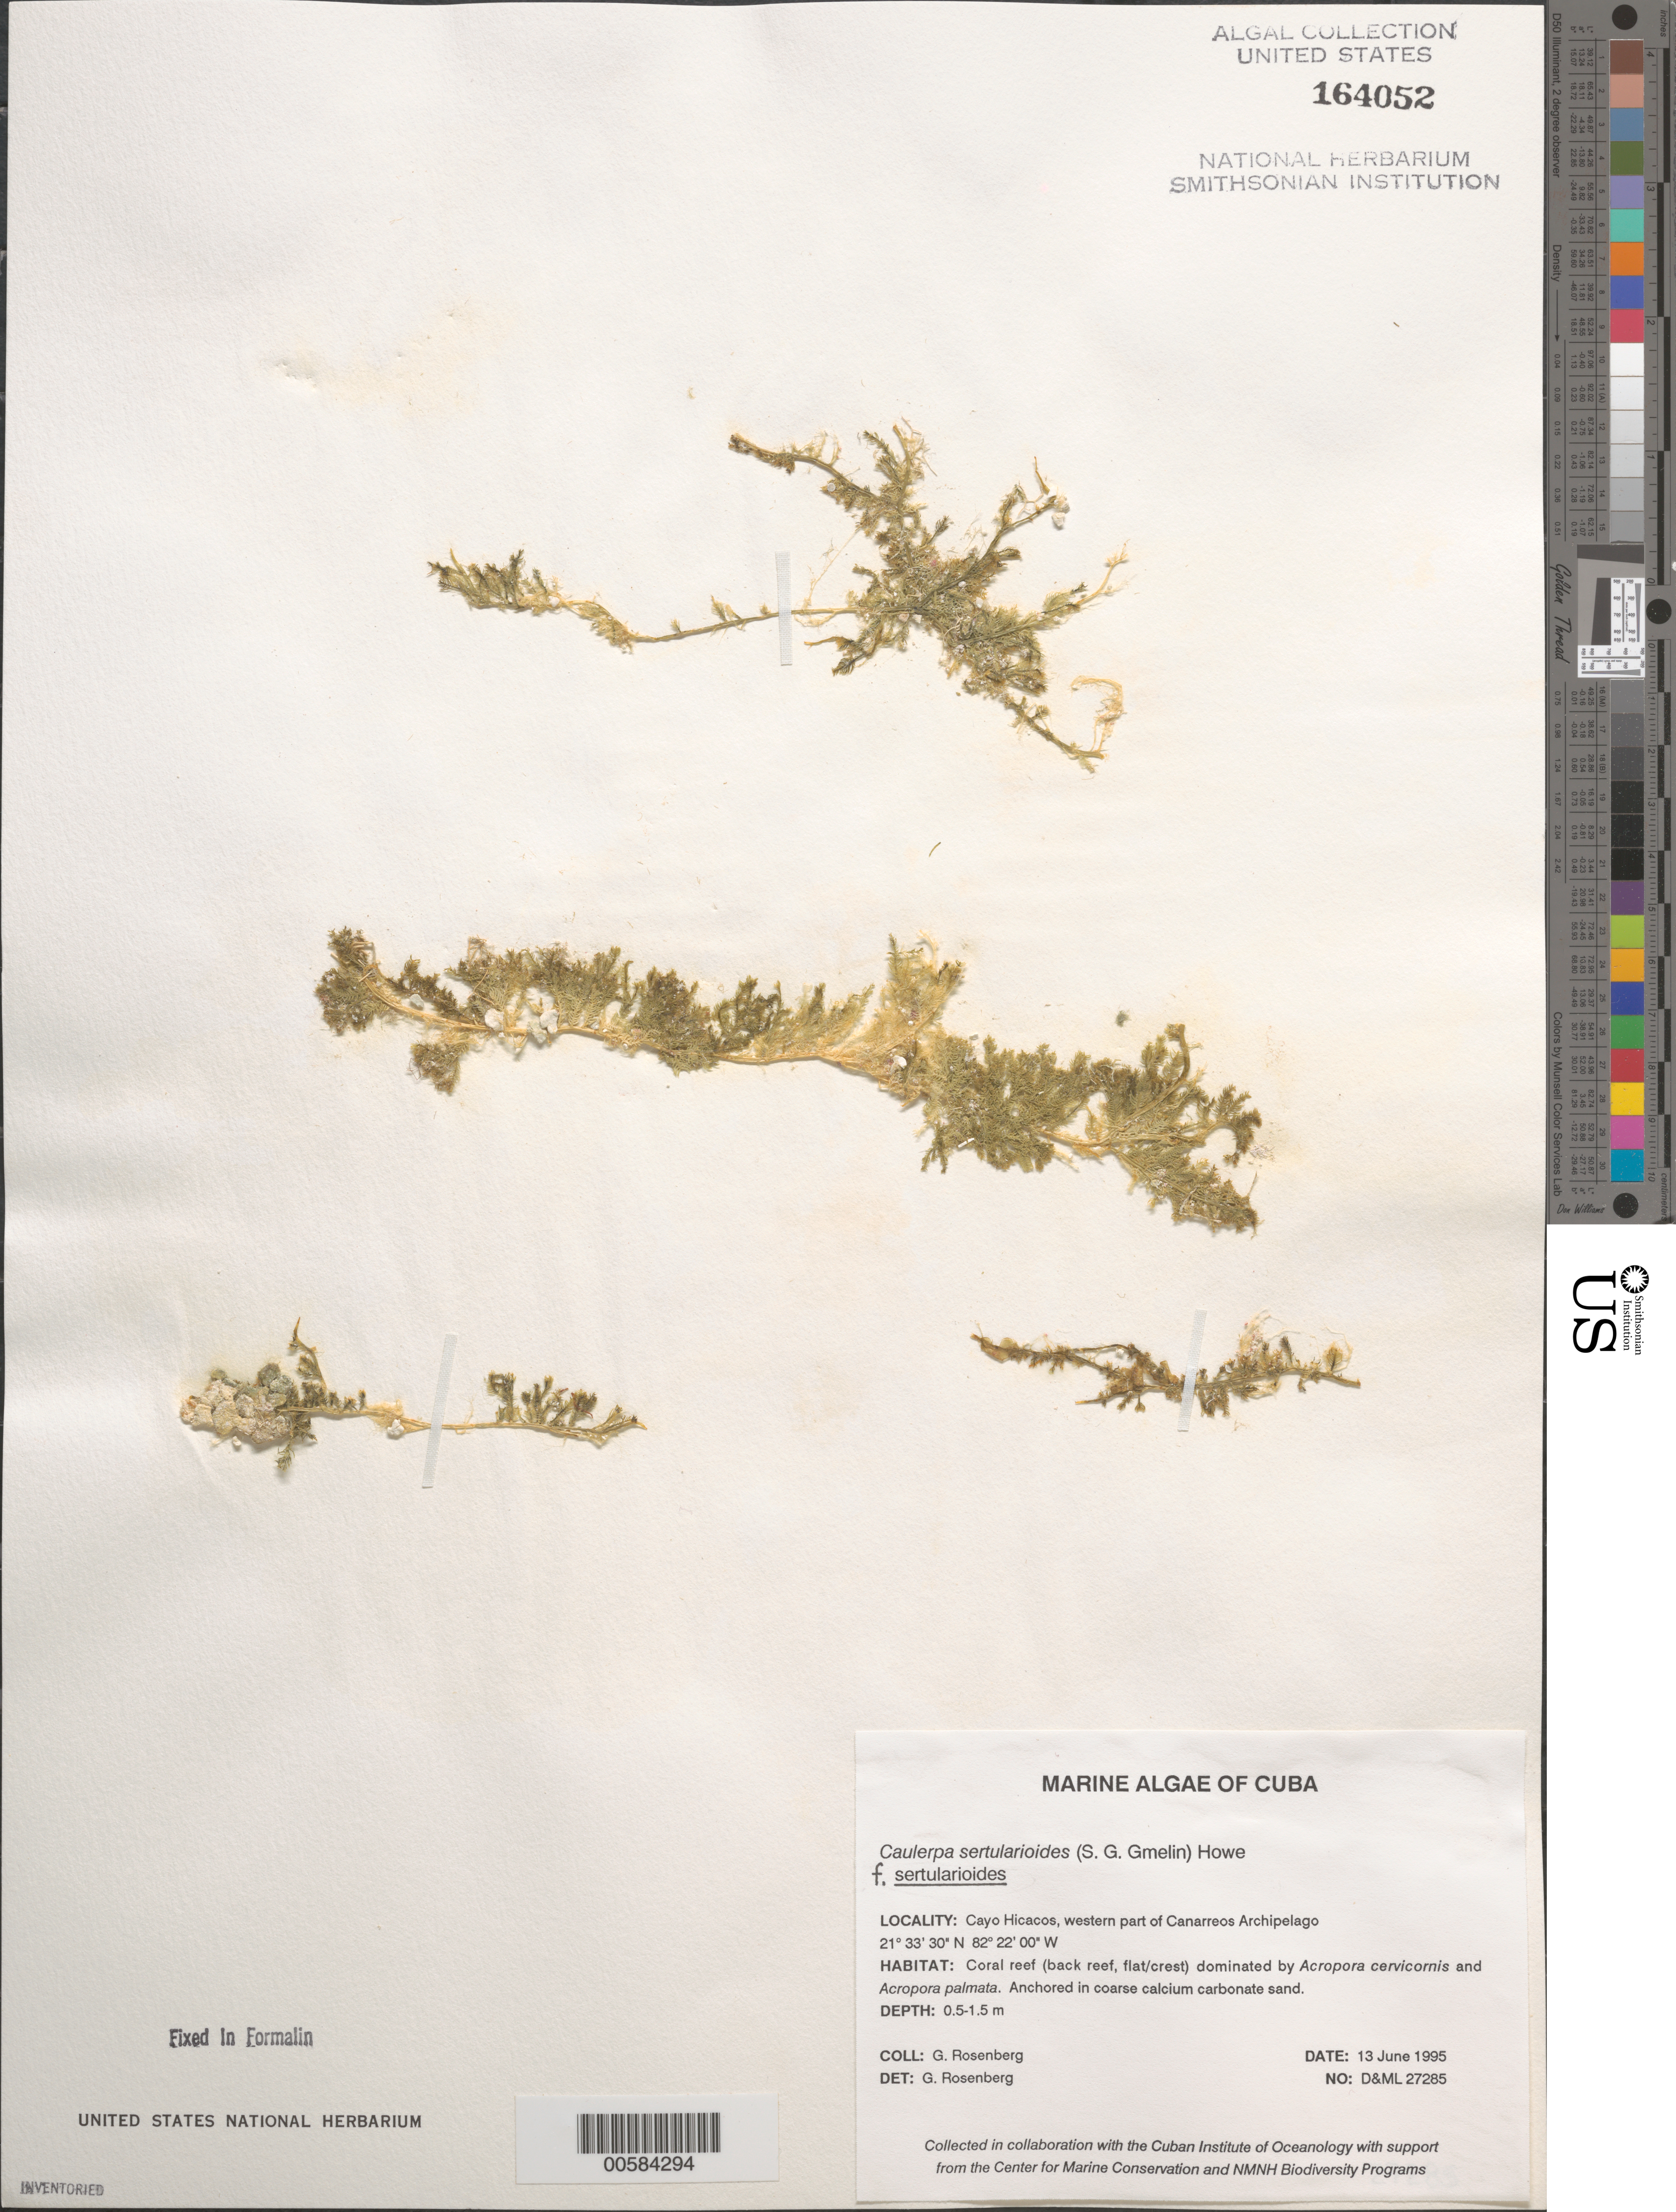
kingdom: Plantae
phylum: Chlorophyta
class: Ulvophyceae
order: Bryopsidales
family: Caulerpaceae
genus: Caulerpa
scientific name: Caulerpa sertularioides f. sertularioides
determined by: Rosenberg, G.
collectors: G. Rosenberg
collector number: D&ML 27285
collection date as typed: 13 Jun 1995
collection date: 1995-06-13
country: Cuba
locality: Cayo hicacos, canarreos archipelago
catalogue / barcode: US 164052